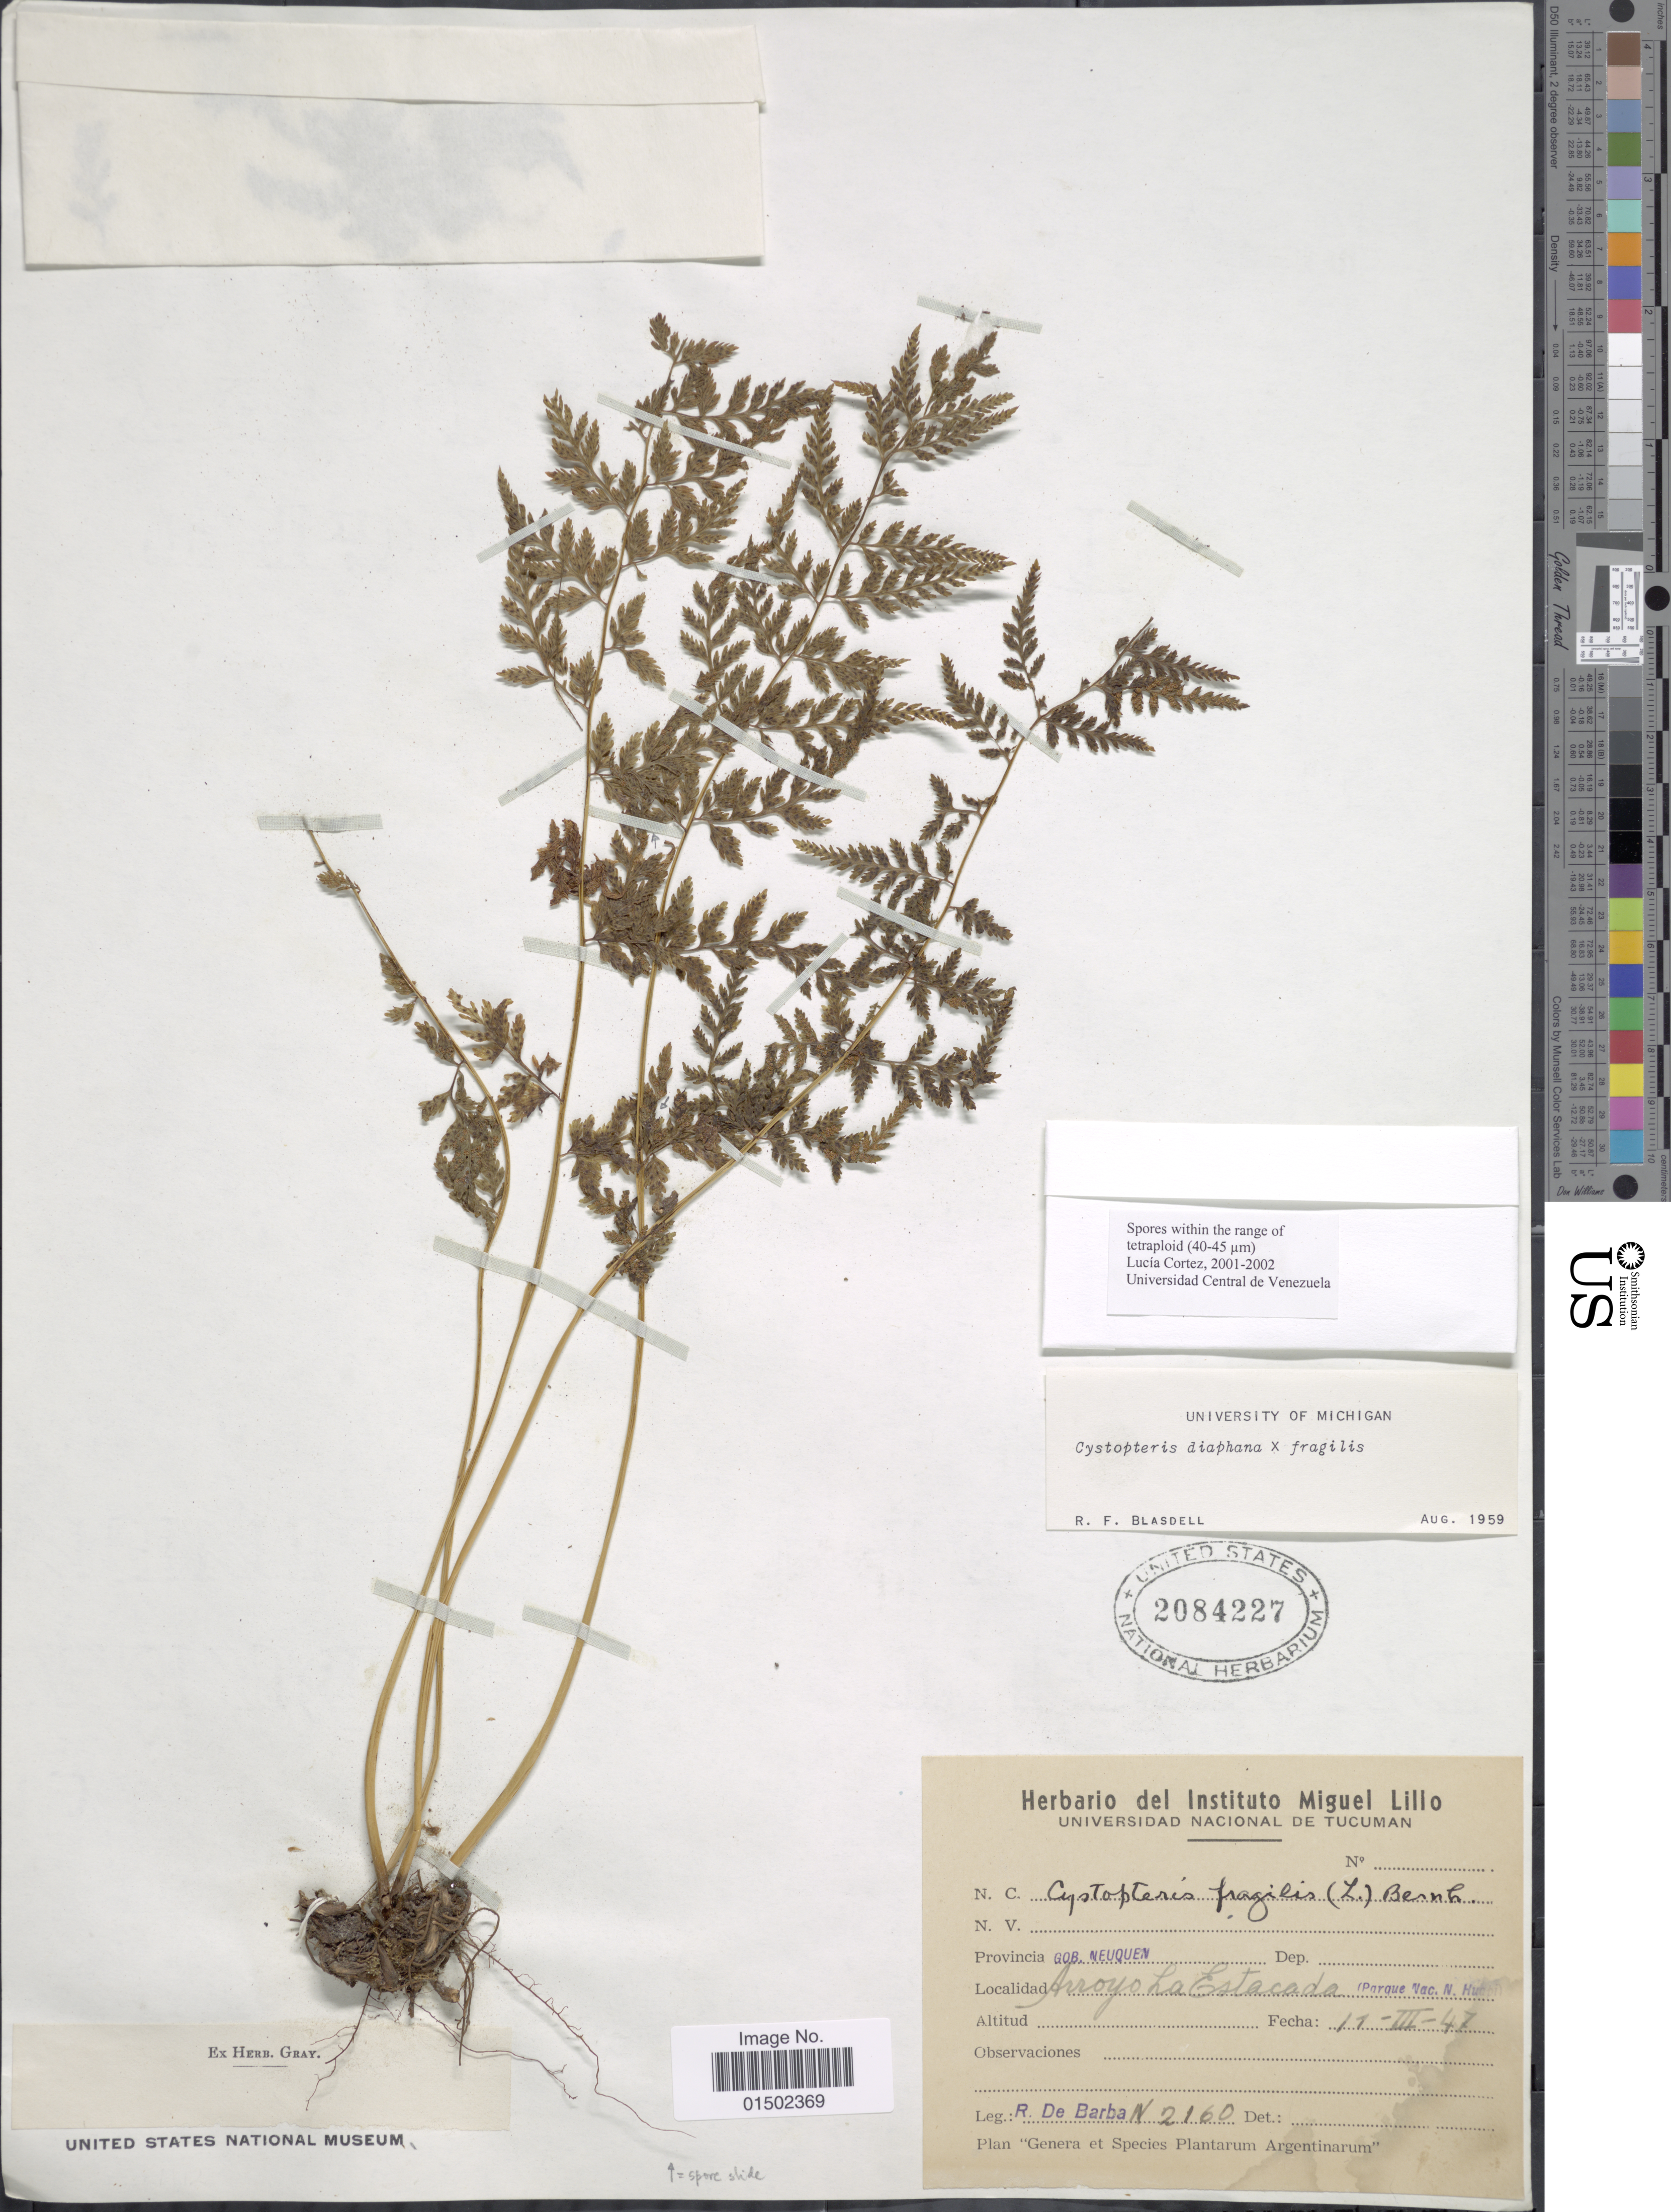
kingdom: Plantae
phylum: Tracheophyta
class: Polypodiopsida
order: Polypodiales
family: Cystopteridaceae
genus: Cystopteris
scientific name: Cystopteris diaphana x C. fragilis (L.) Bernh.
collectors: R. De Barba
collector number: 2160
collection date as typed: Transcribed d/m/y: 17/3/47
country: Argentina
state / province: Neuquen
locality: Gob. Neuquen.Arroyo La Estacada (Parque Nac. N. Huapi).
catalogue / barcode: US 2084227